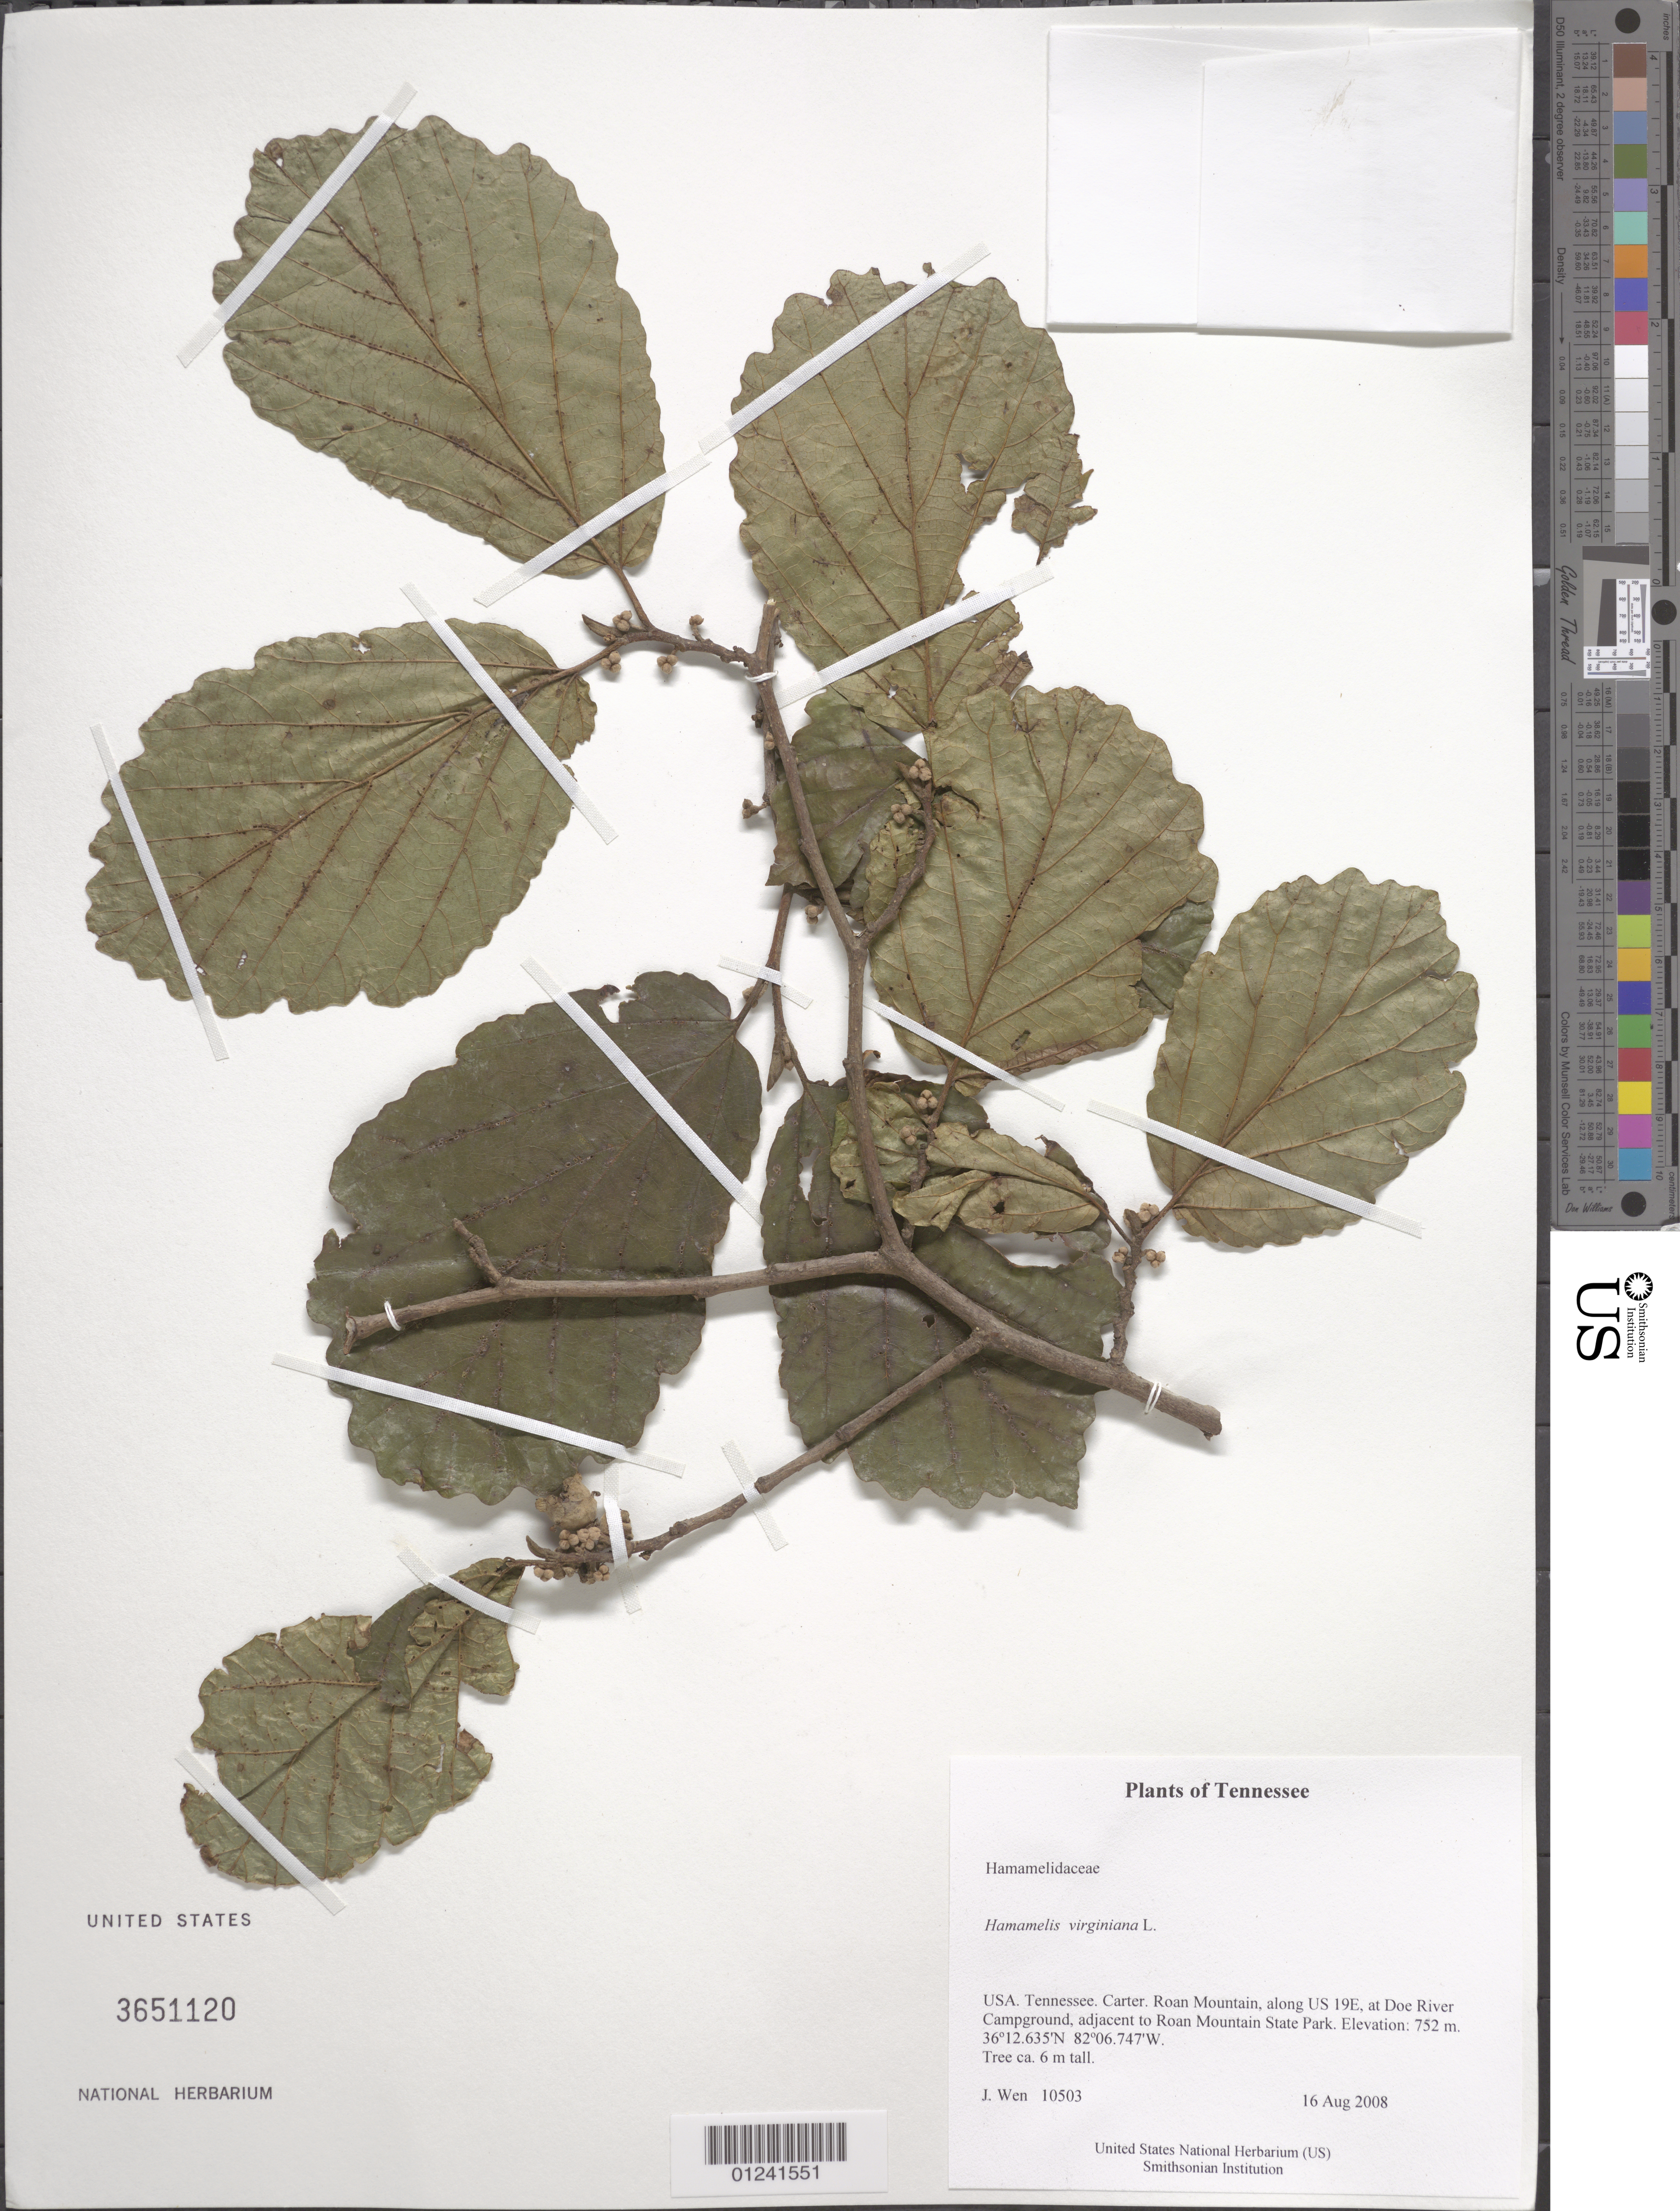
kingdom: Plantae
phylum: Tracheophyta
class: Magnoliopsida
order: Saxifragales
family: Hamamelidaceae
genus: Hamamelis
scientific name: Hamamelis virginiana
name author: L.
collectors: J. Wen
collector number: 10503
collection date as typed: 16 Aug 2008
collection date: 2008-08-16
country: United States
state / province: Tennessee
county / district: Carter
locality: Roan Mountain, along US 19E, at Doe River Campground, adjacent to Roan Mountain State Park.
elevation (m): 752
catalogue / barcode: US 3651120